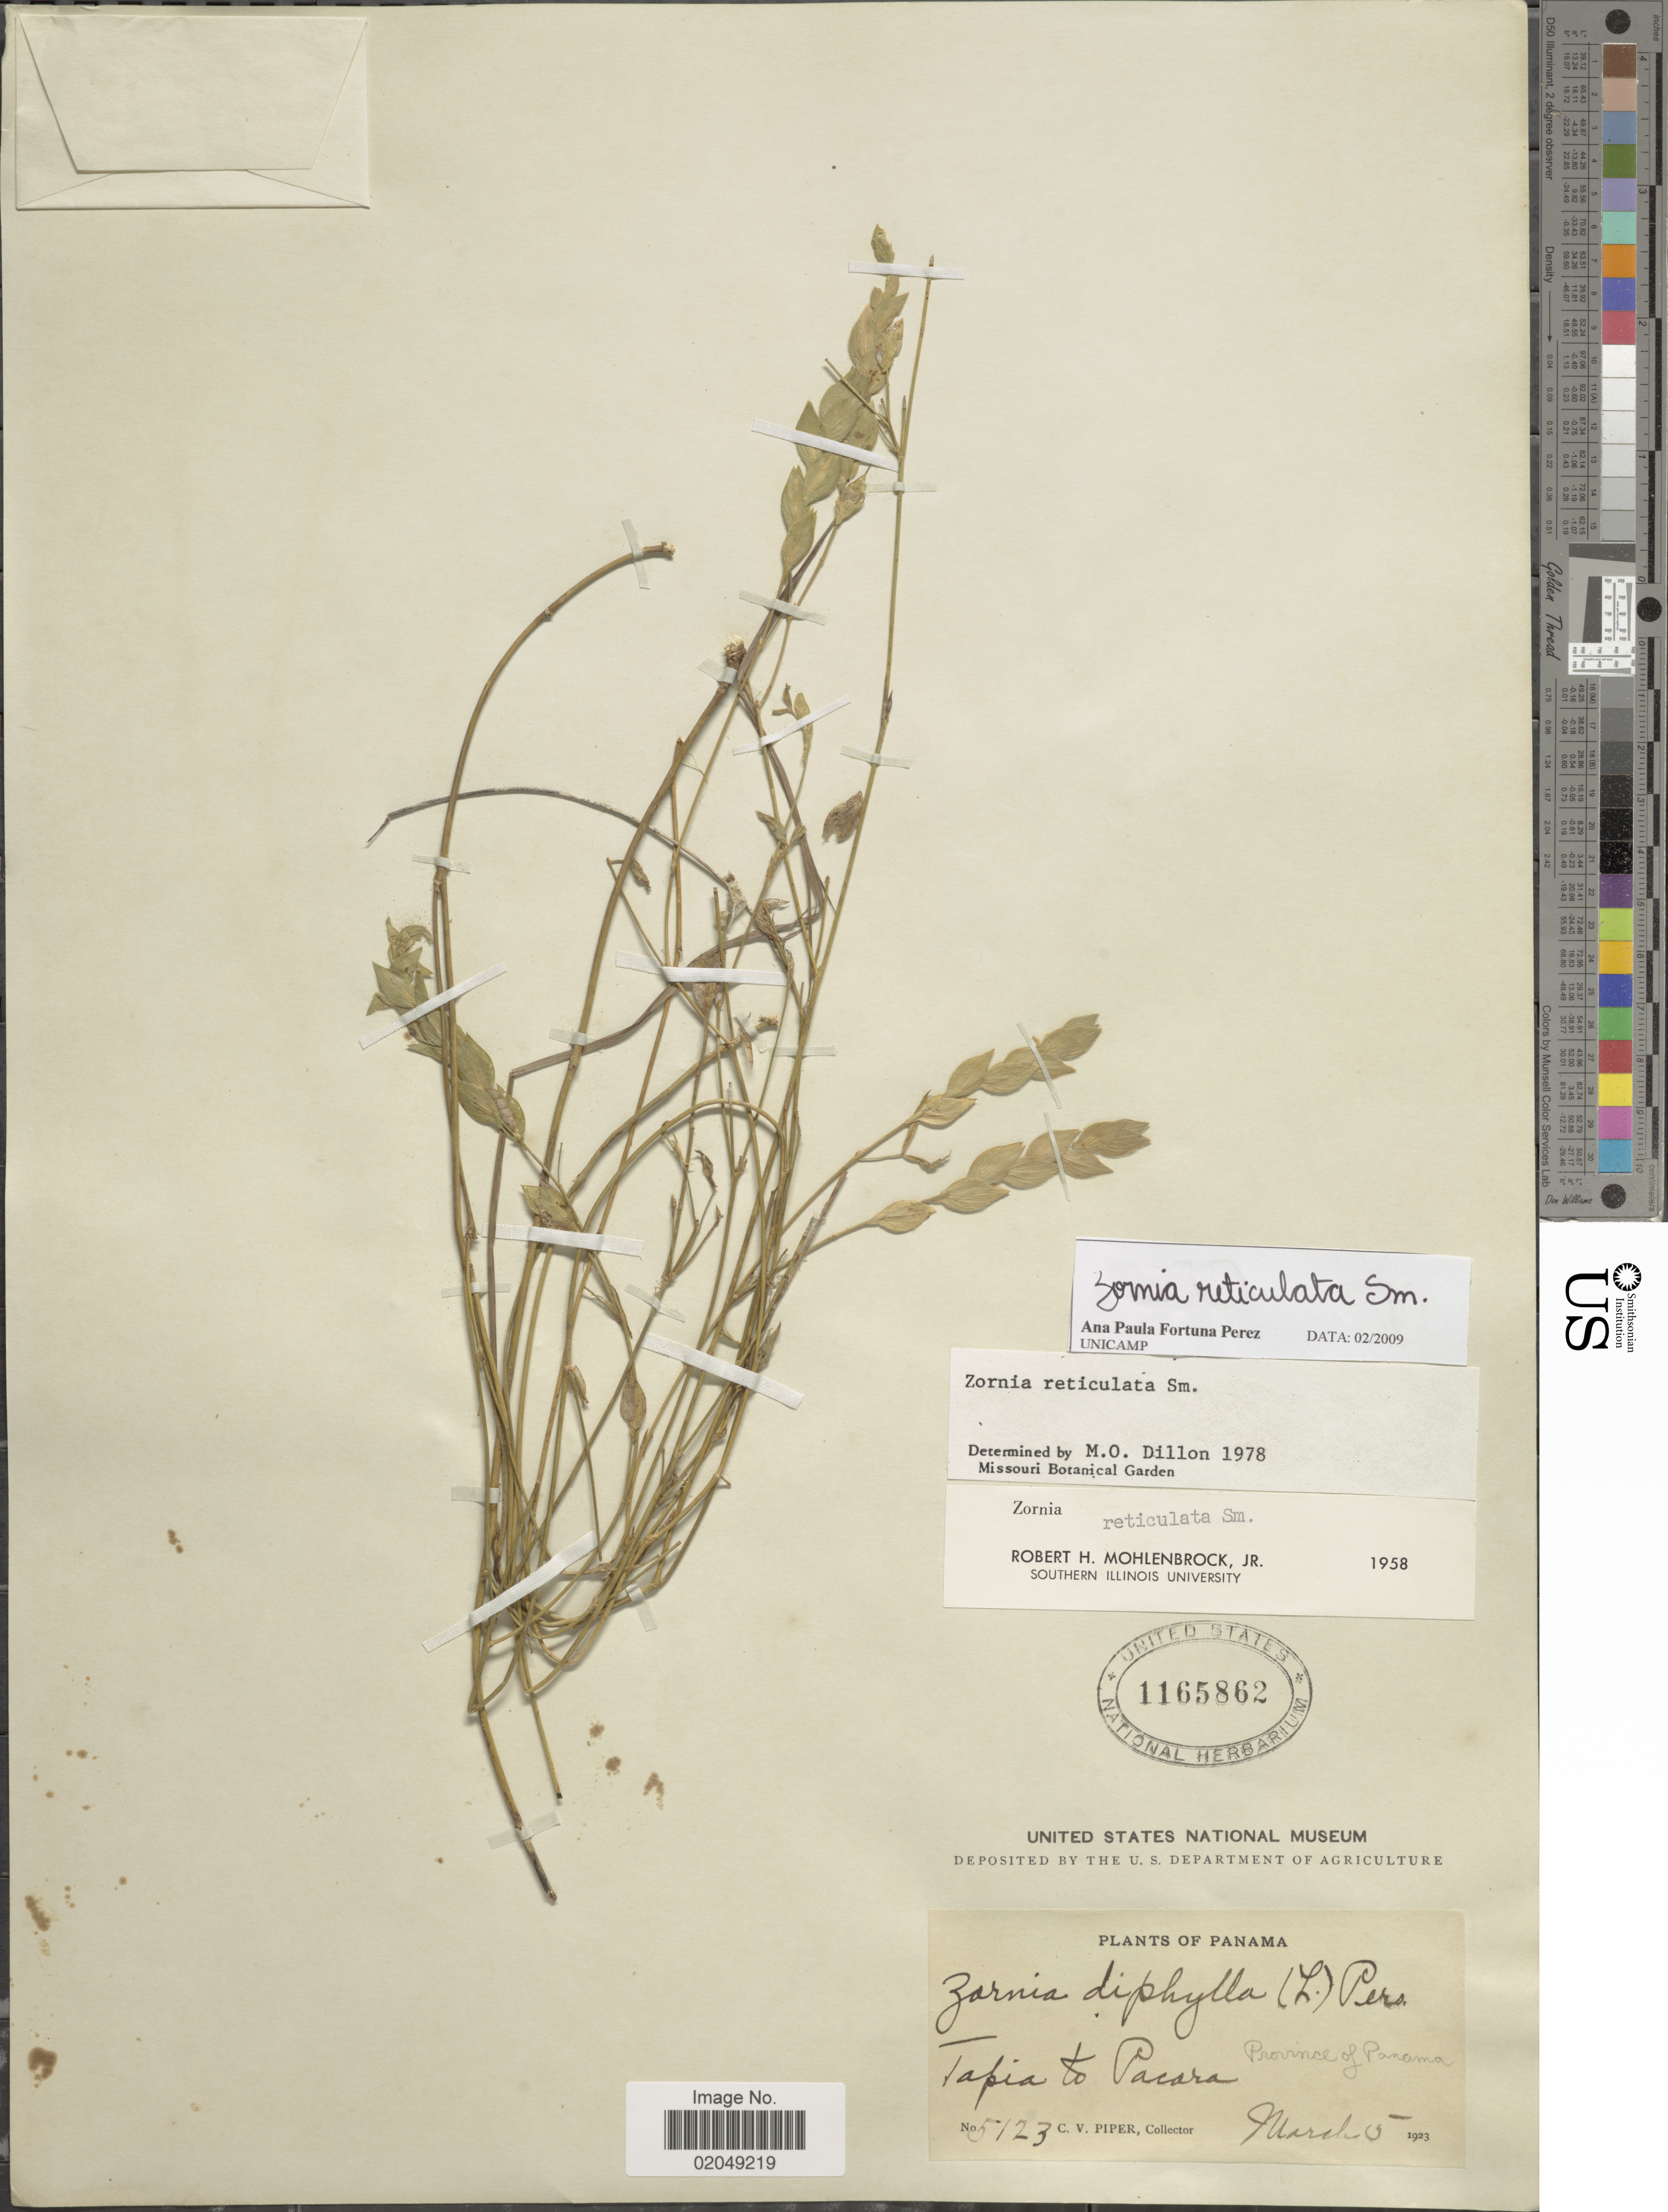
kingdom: Plantae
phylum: Tracheophyta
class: Magnoliopsida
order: Fabales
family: Fabaceae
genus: Zornia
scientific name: Zornia reticulata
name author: Sm.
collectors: C. V. Piper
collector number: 5123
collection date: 1923-03-05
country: Panama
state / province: Panamá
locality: Tapia to Pacara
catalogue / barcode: US 1165862